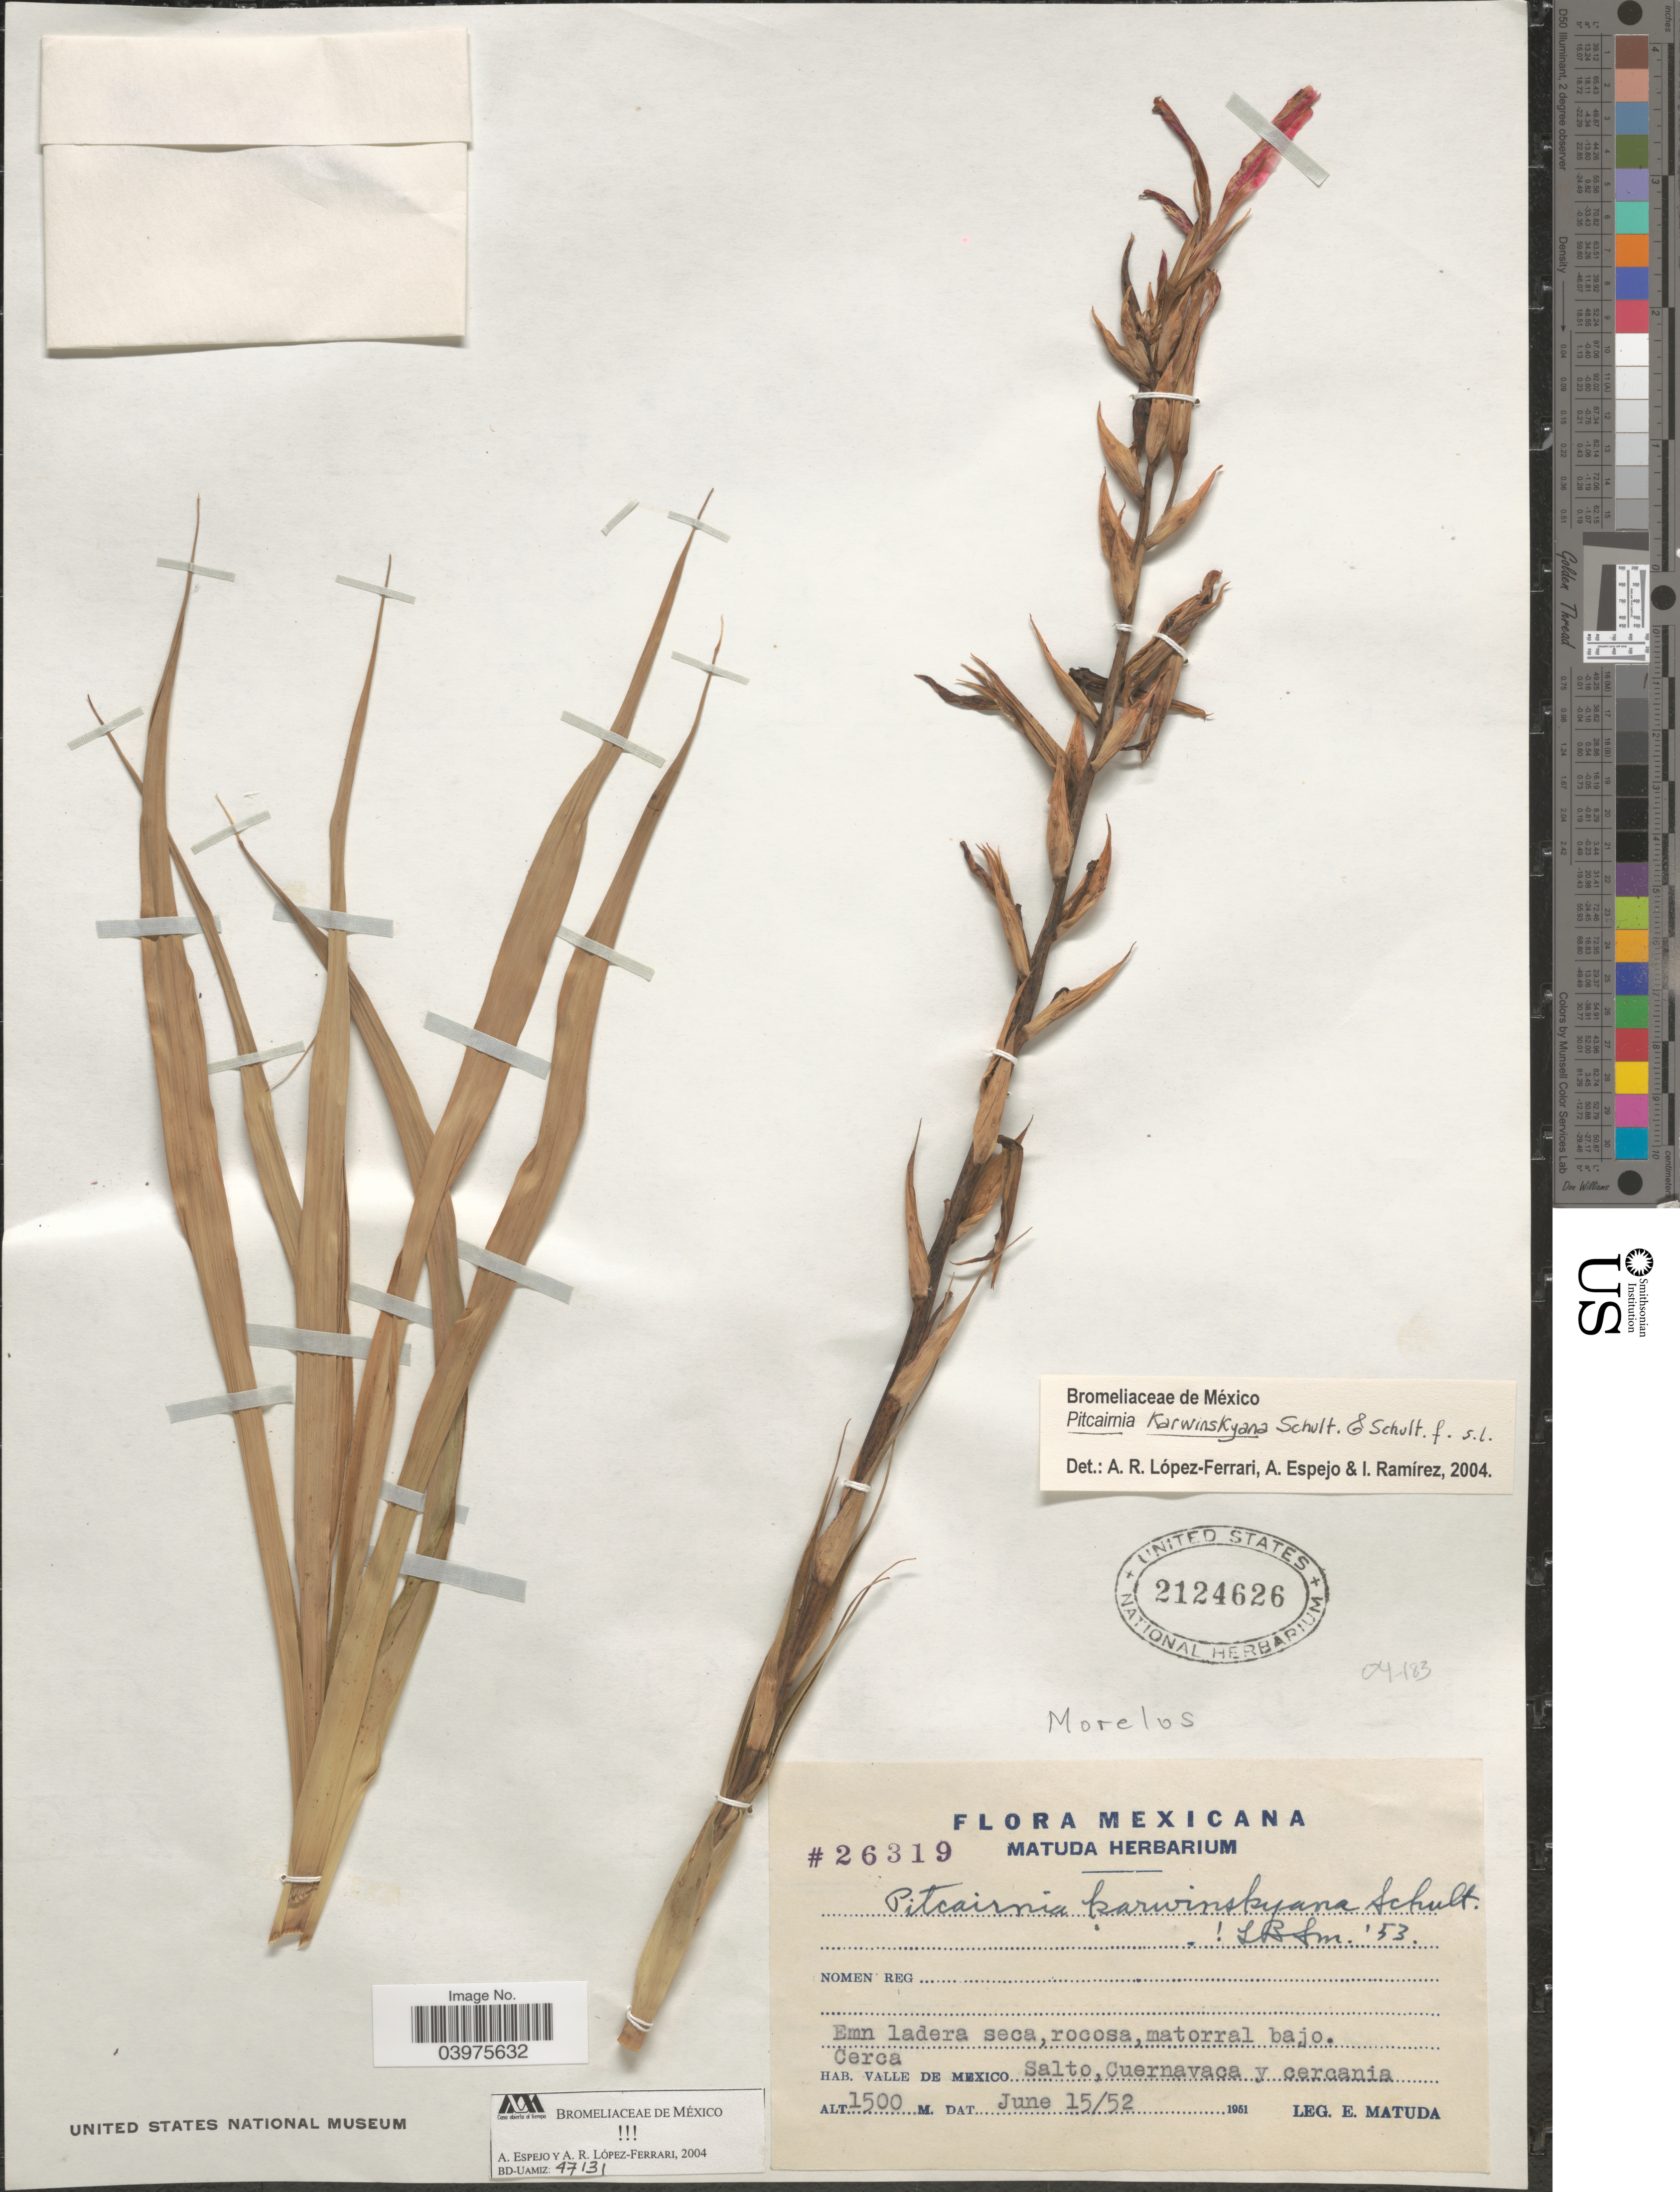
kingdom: Plantae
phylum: Tracheophyta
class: Liliopsida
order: Poales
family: Bromeliaceae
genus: Pitcairnia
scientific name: Pitcairnia karwinskyana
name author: Schult. & Schult. f.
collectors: E. Matuda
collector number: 26319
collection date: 1952-06-15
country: Mexico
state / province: Morelos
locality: Valle de Mexico. Salto, Cuernavaca y cercania.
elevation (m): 1500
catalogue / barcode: US 2124626